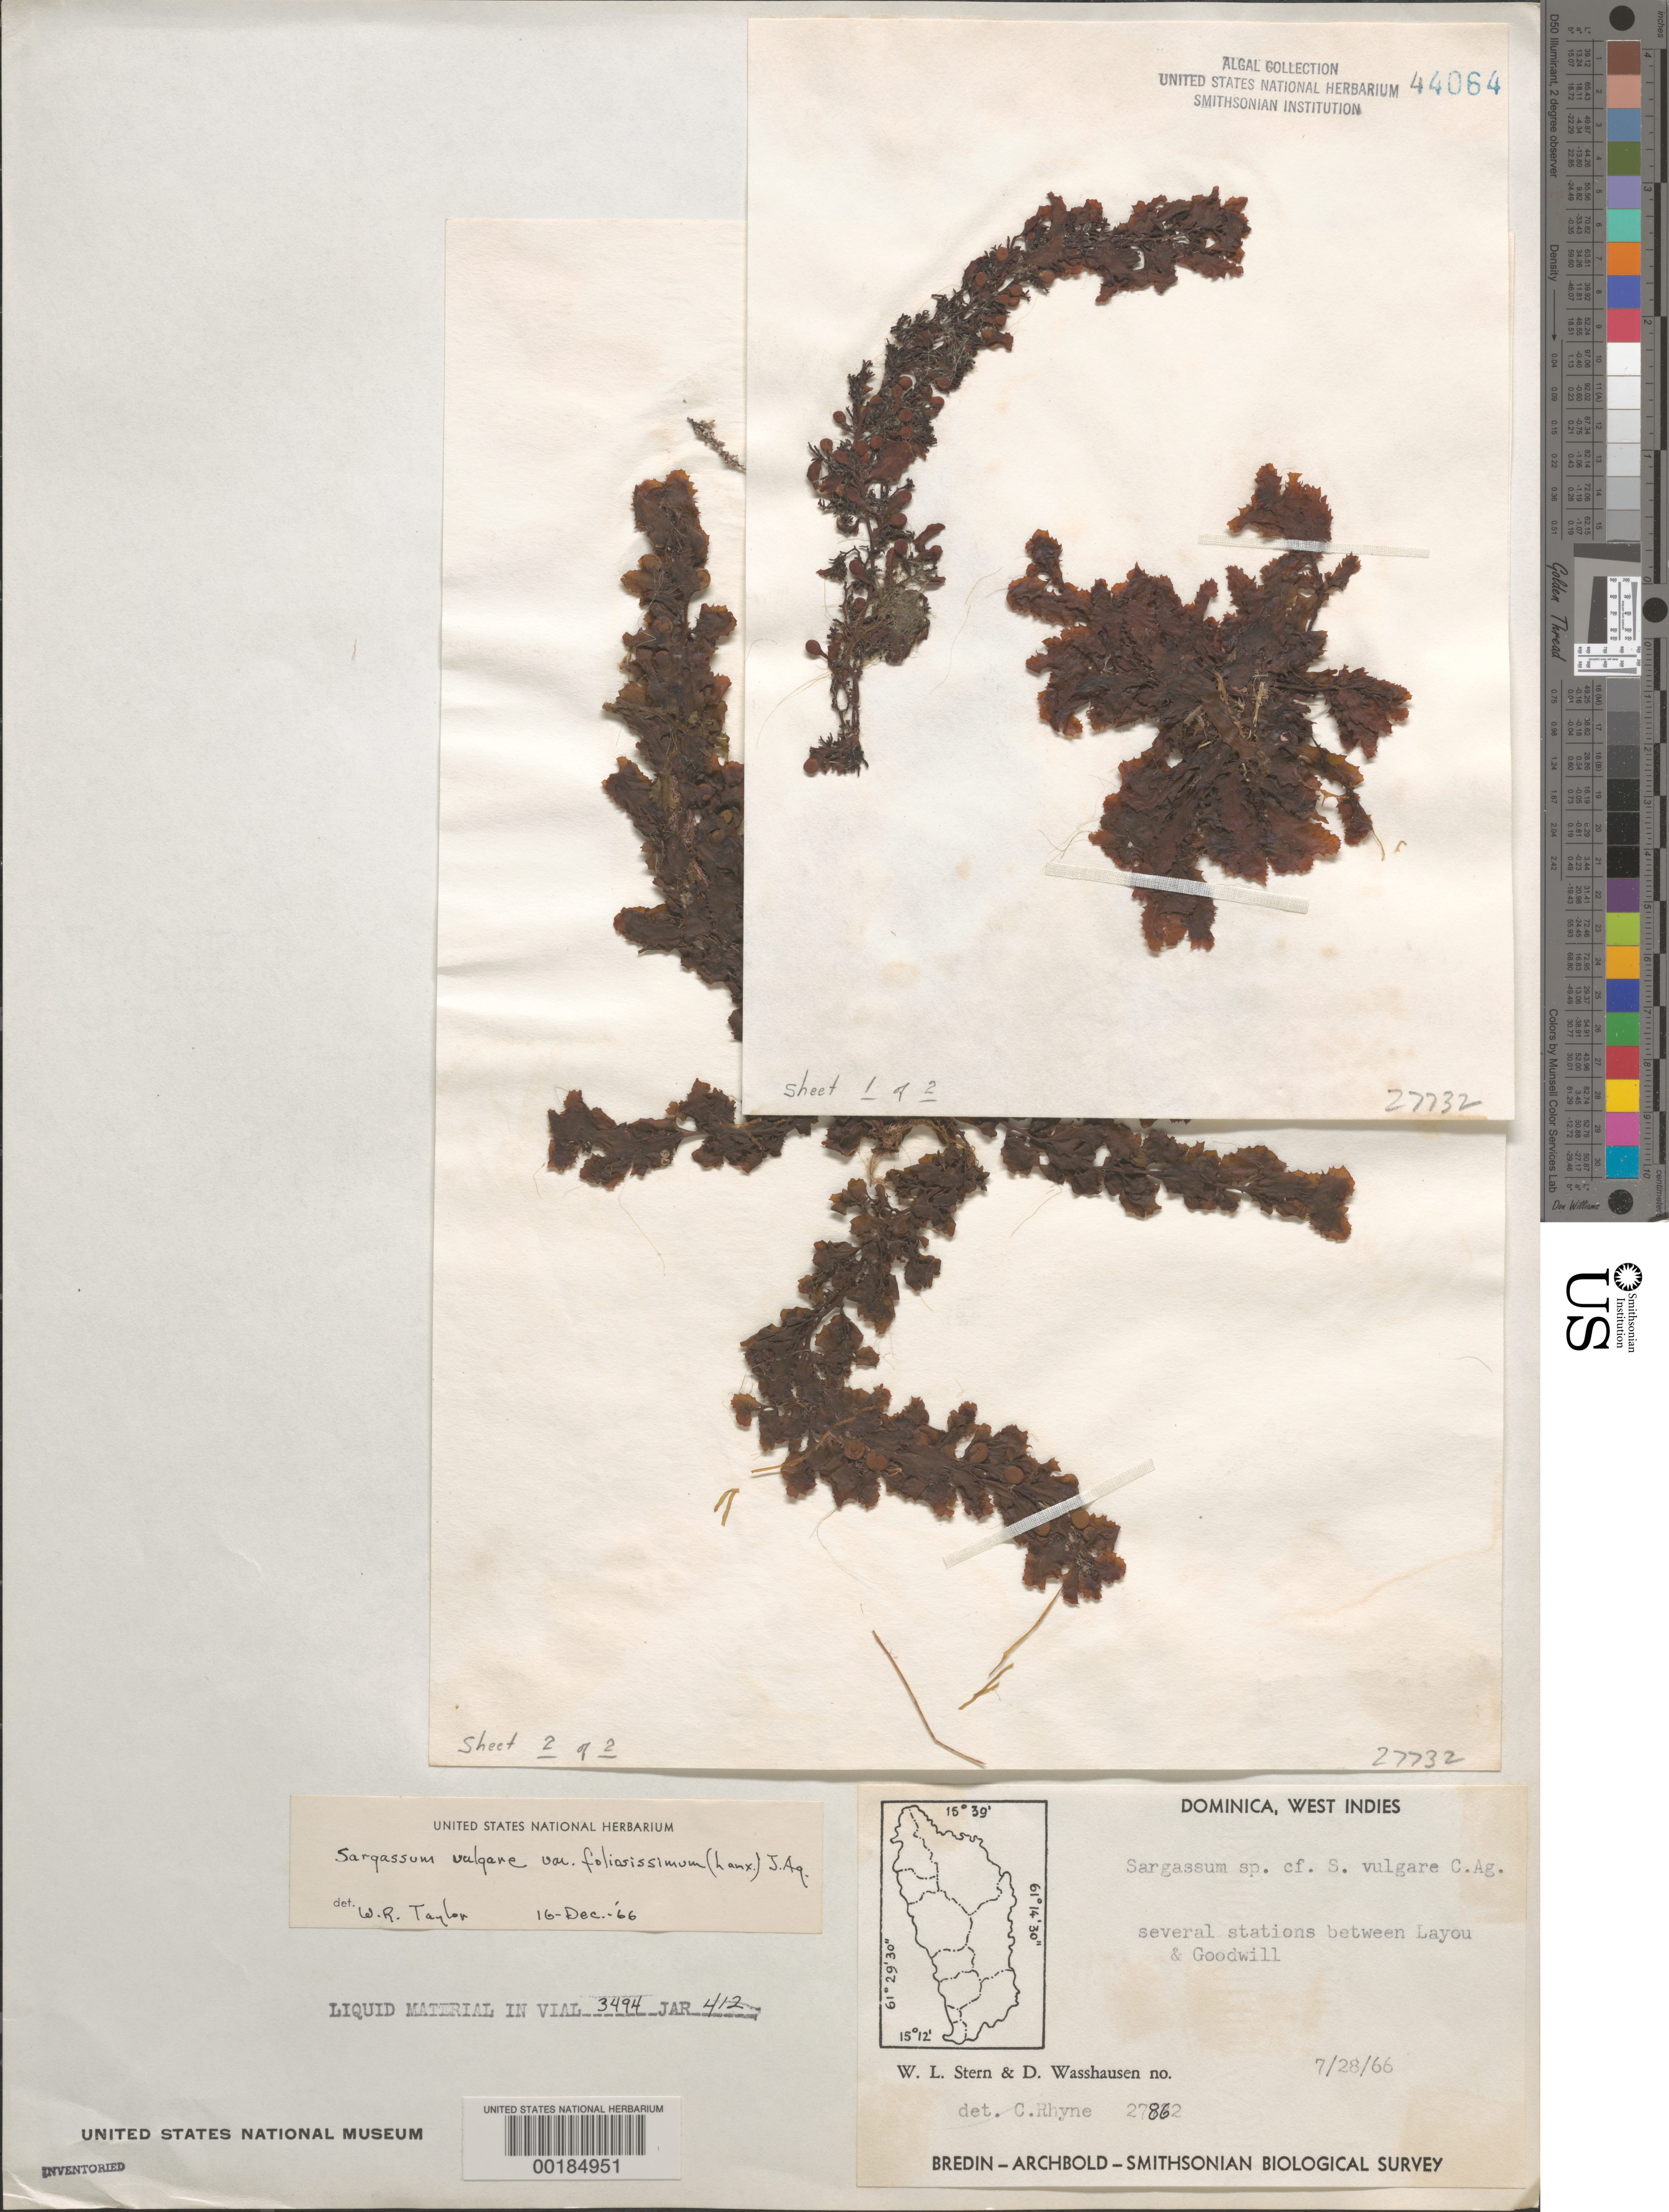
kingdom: Chromista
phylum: Ochrophyta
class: Phaeophyceae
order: Fucales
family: Sargassaceae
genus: Sargassum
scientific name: Sargassum vulgare var. foliosissimum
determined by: Taylor, William R.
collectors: W. L. Stern & D. C. Wasshausen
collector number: EYD 27862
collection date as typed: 28 Jul 1966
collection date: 1966-07-28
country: Dominica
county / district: St. Paul's Parish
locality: Between Layou and Goodwill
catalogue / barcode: US 44064